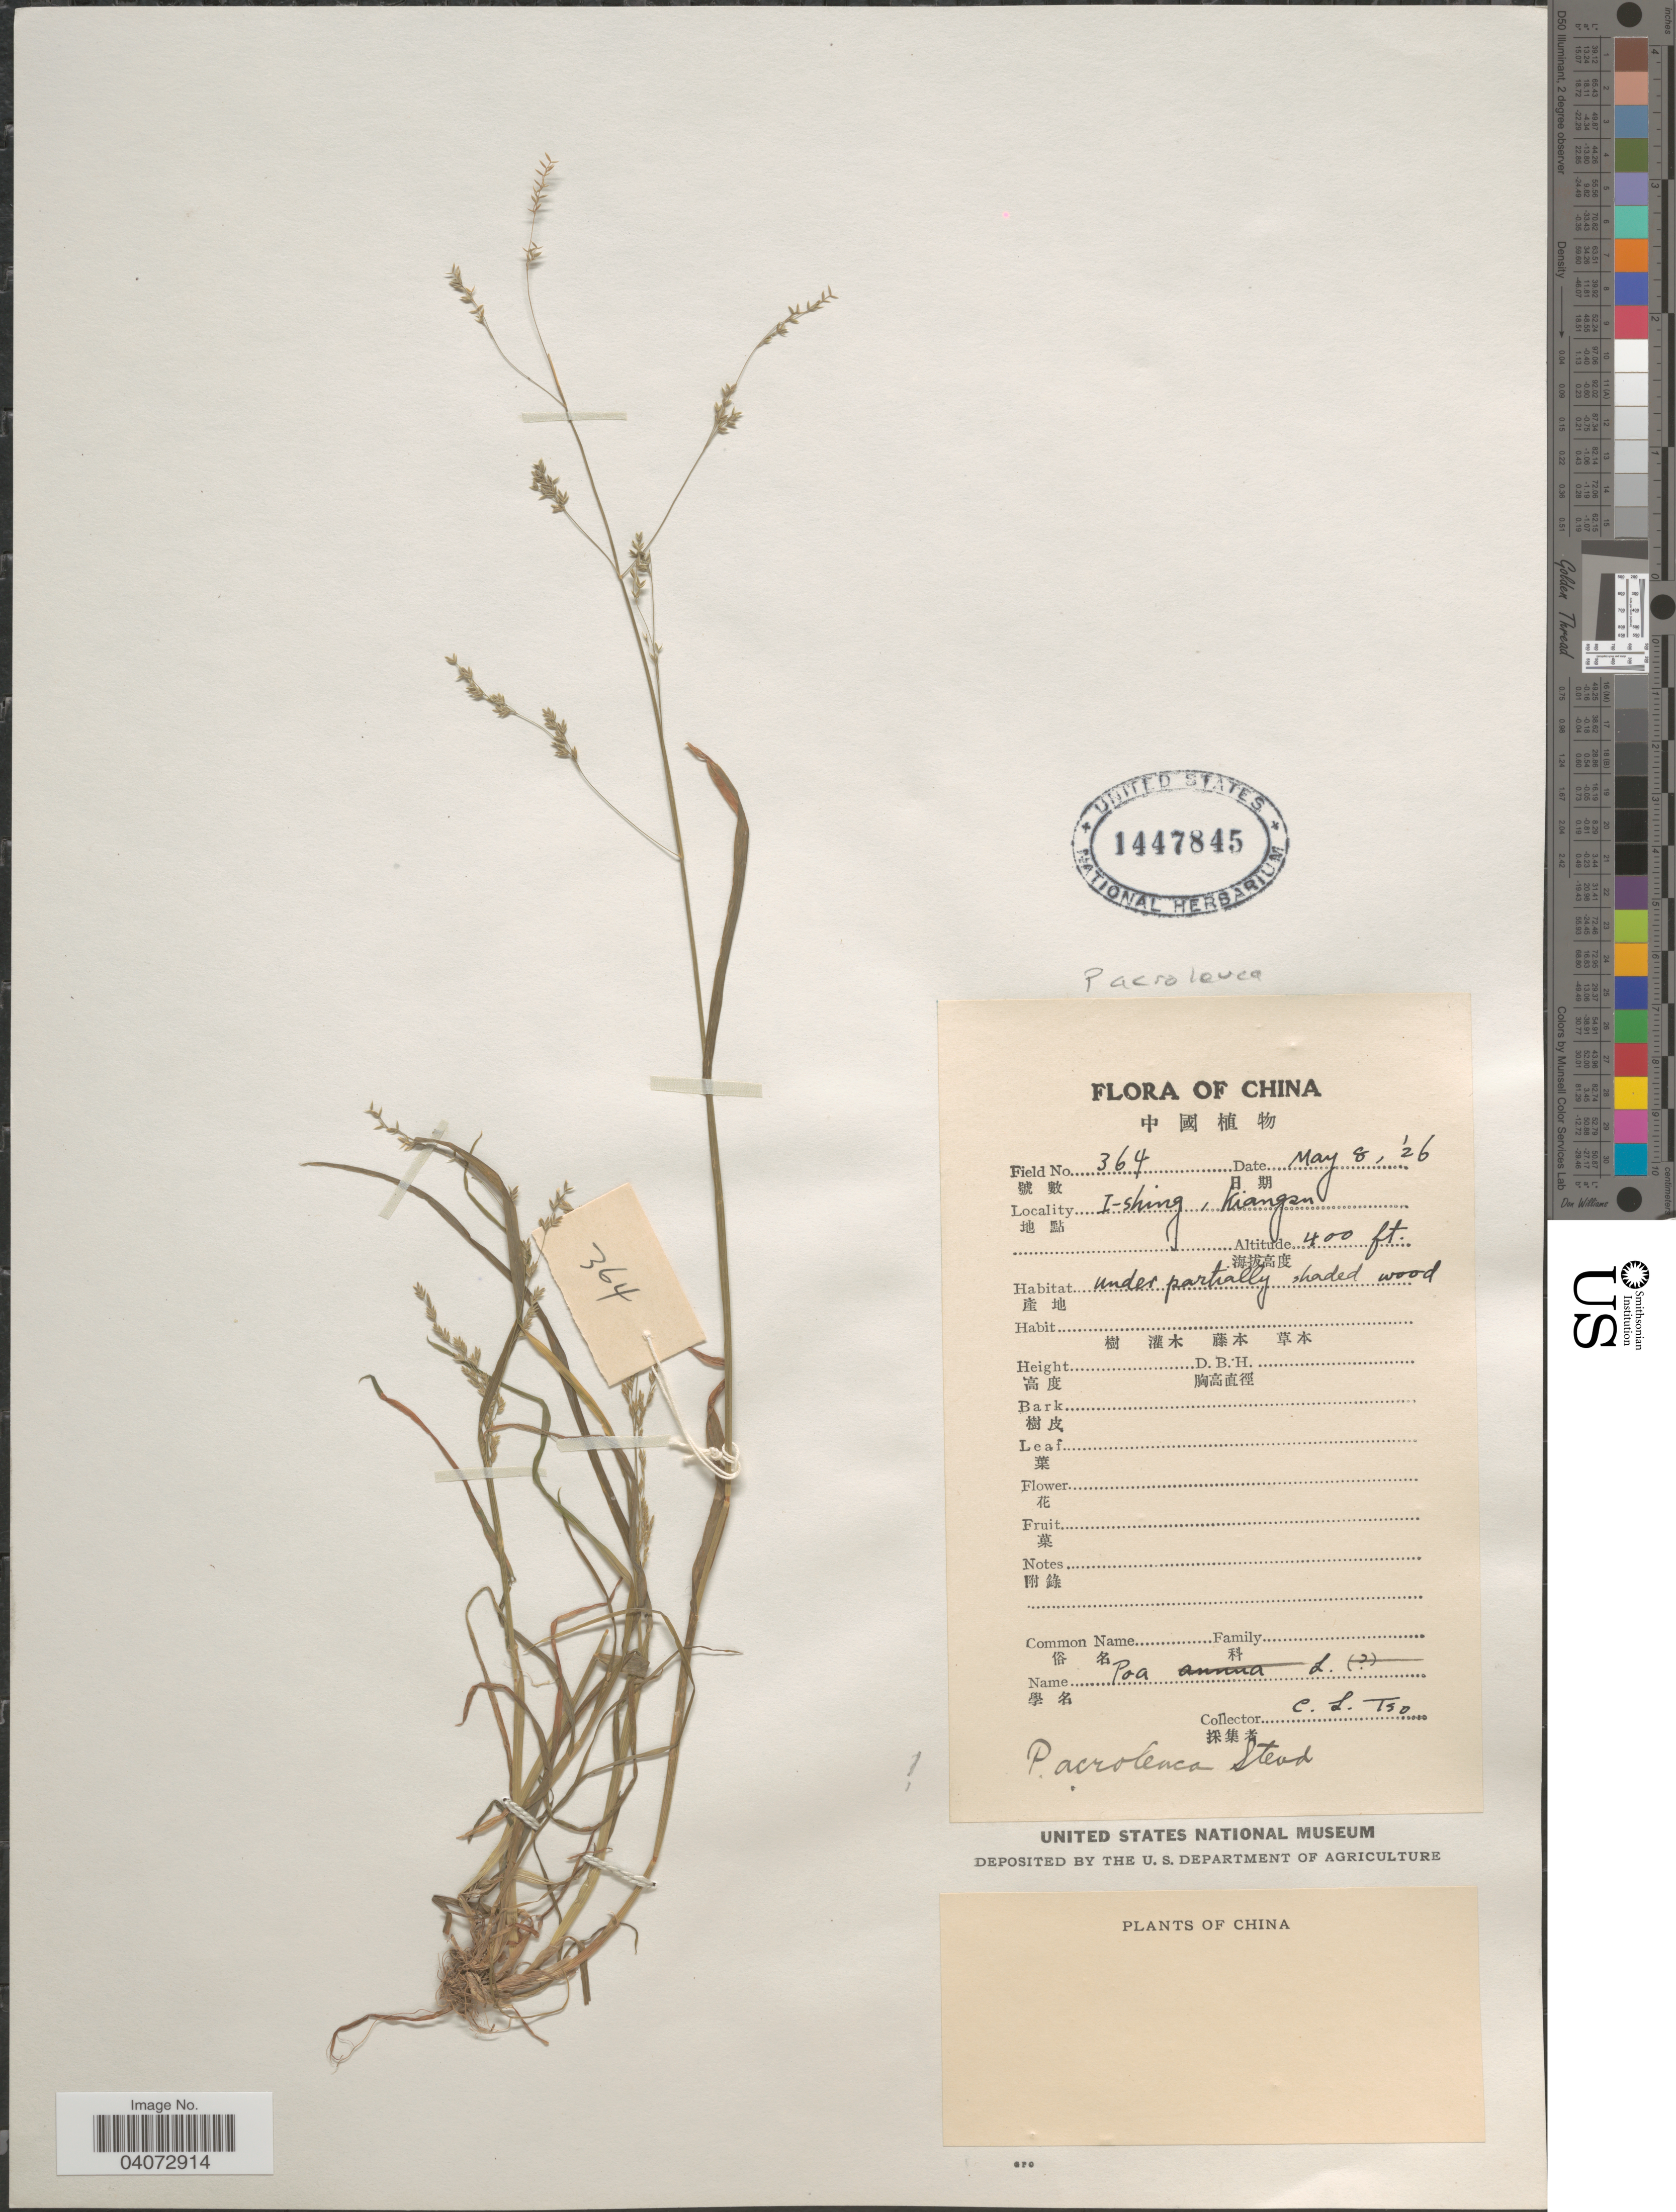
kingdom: Plantae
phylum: Tracheophyta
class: Liliopsida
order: Poales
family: Poaceae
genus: Poa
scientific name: Poa acroleuca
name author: Steud.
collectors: C. Tso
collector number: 364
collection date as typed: Transcribed d/m/y: 8/5/26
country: China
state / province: Jiangsu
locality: I-shing, Kiangsu.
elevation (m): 122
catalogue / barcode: US 1447845